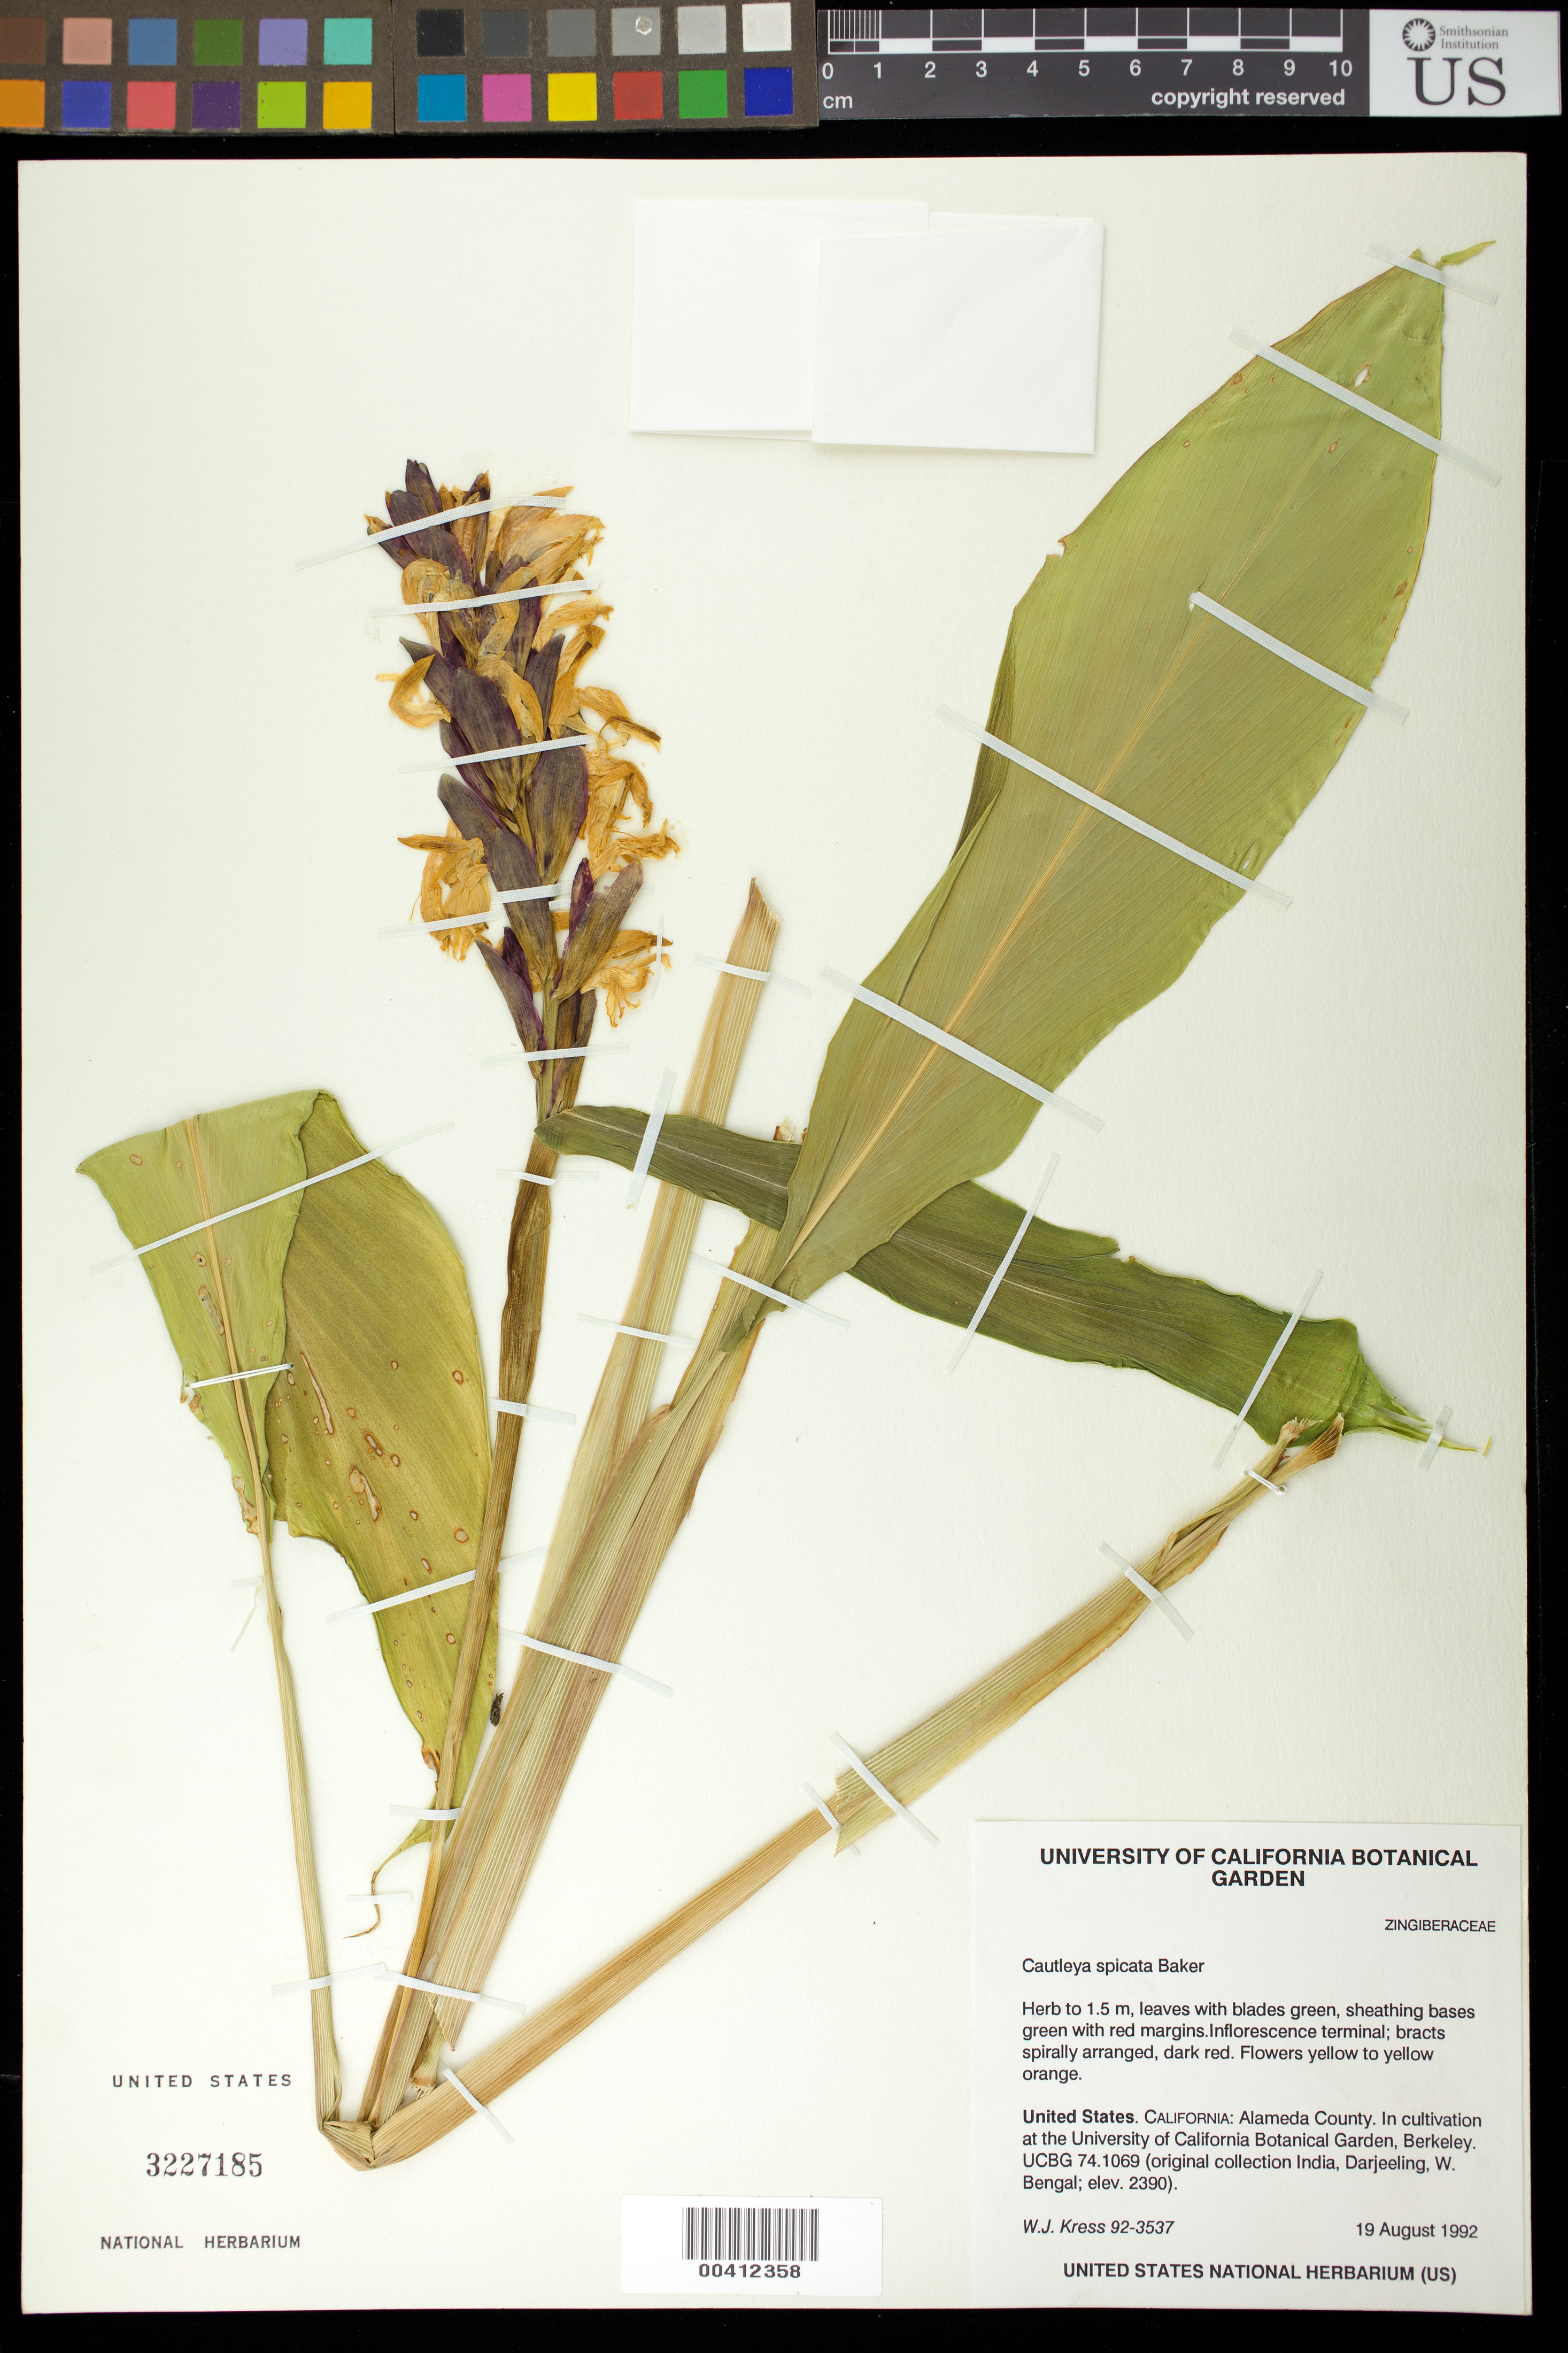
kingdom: Plantae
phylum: Tracheophyta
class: Liliopsida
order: Zingiberales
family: Zingiberaceae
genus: Cautleya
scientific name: Cautleya spicata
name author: (Sm.) Baker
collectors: W. J. Kress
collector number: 92-3537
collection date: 1992-08-19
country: United States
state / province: California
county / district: Alameda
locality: In cultivation at University of California, Berkeley, Botanic Garden; UCBG 74.1069 (original collection India, Darjeeling, W. Bengal).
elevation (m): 2390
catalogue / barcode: US 3227185